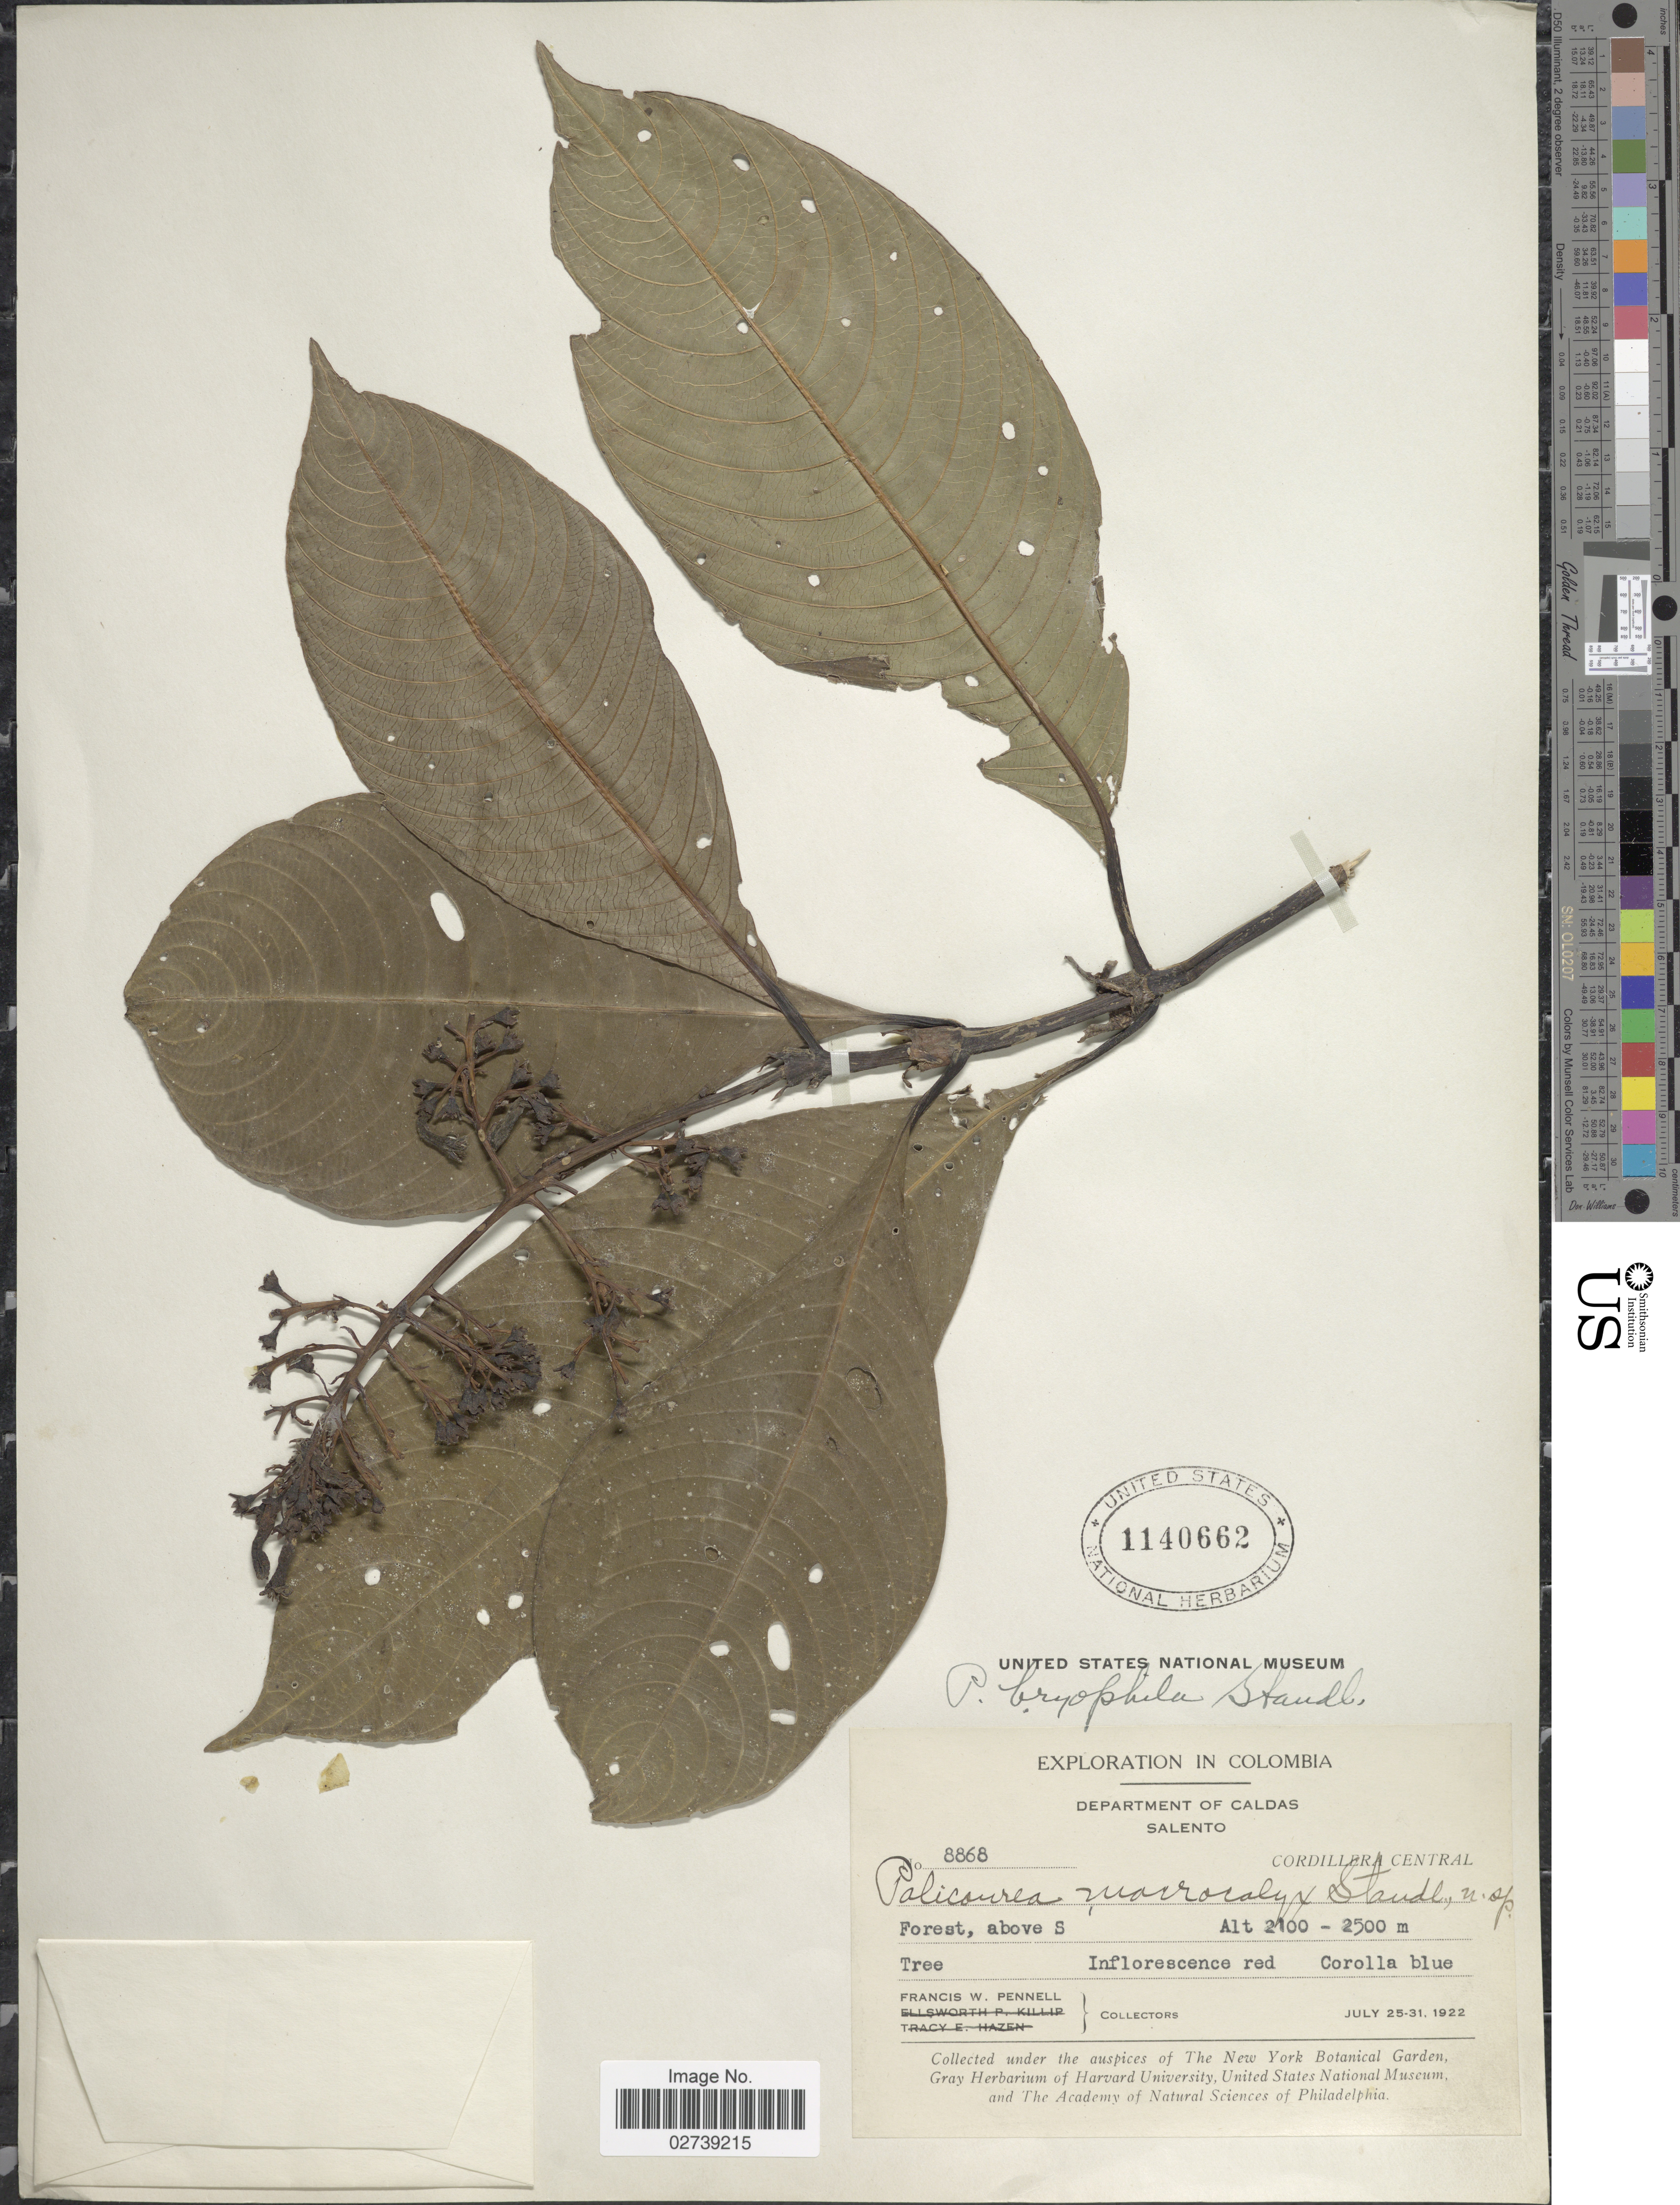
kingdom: Plantae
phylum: Tracheophyta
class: Magnoliopsida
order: Gentianales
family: Rubiaceae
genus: Palicourea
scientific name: Palicourea bryophila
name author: Standl.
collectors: F. W. Pennell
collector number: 8868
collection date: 1922-07-25/1922-07-31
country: Colombia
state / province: Caldas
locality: Department of Caldas. Salento. Cordillera Central. Forest, above S.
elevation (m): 2100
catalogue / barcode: US 1140662